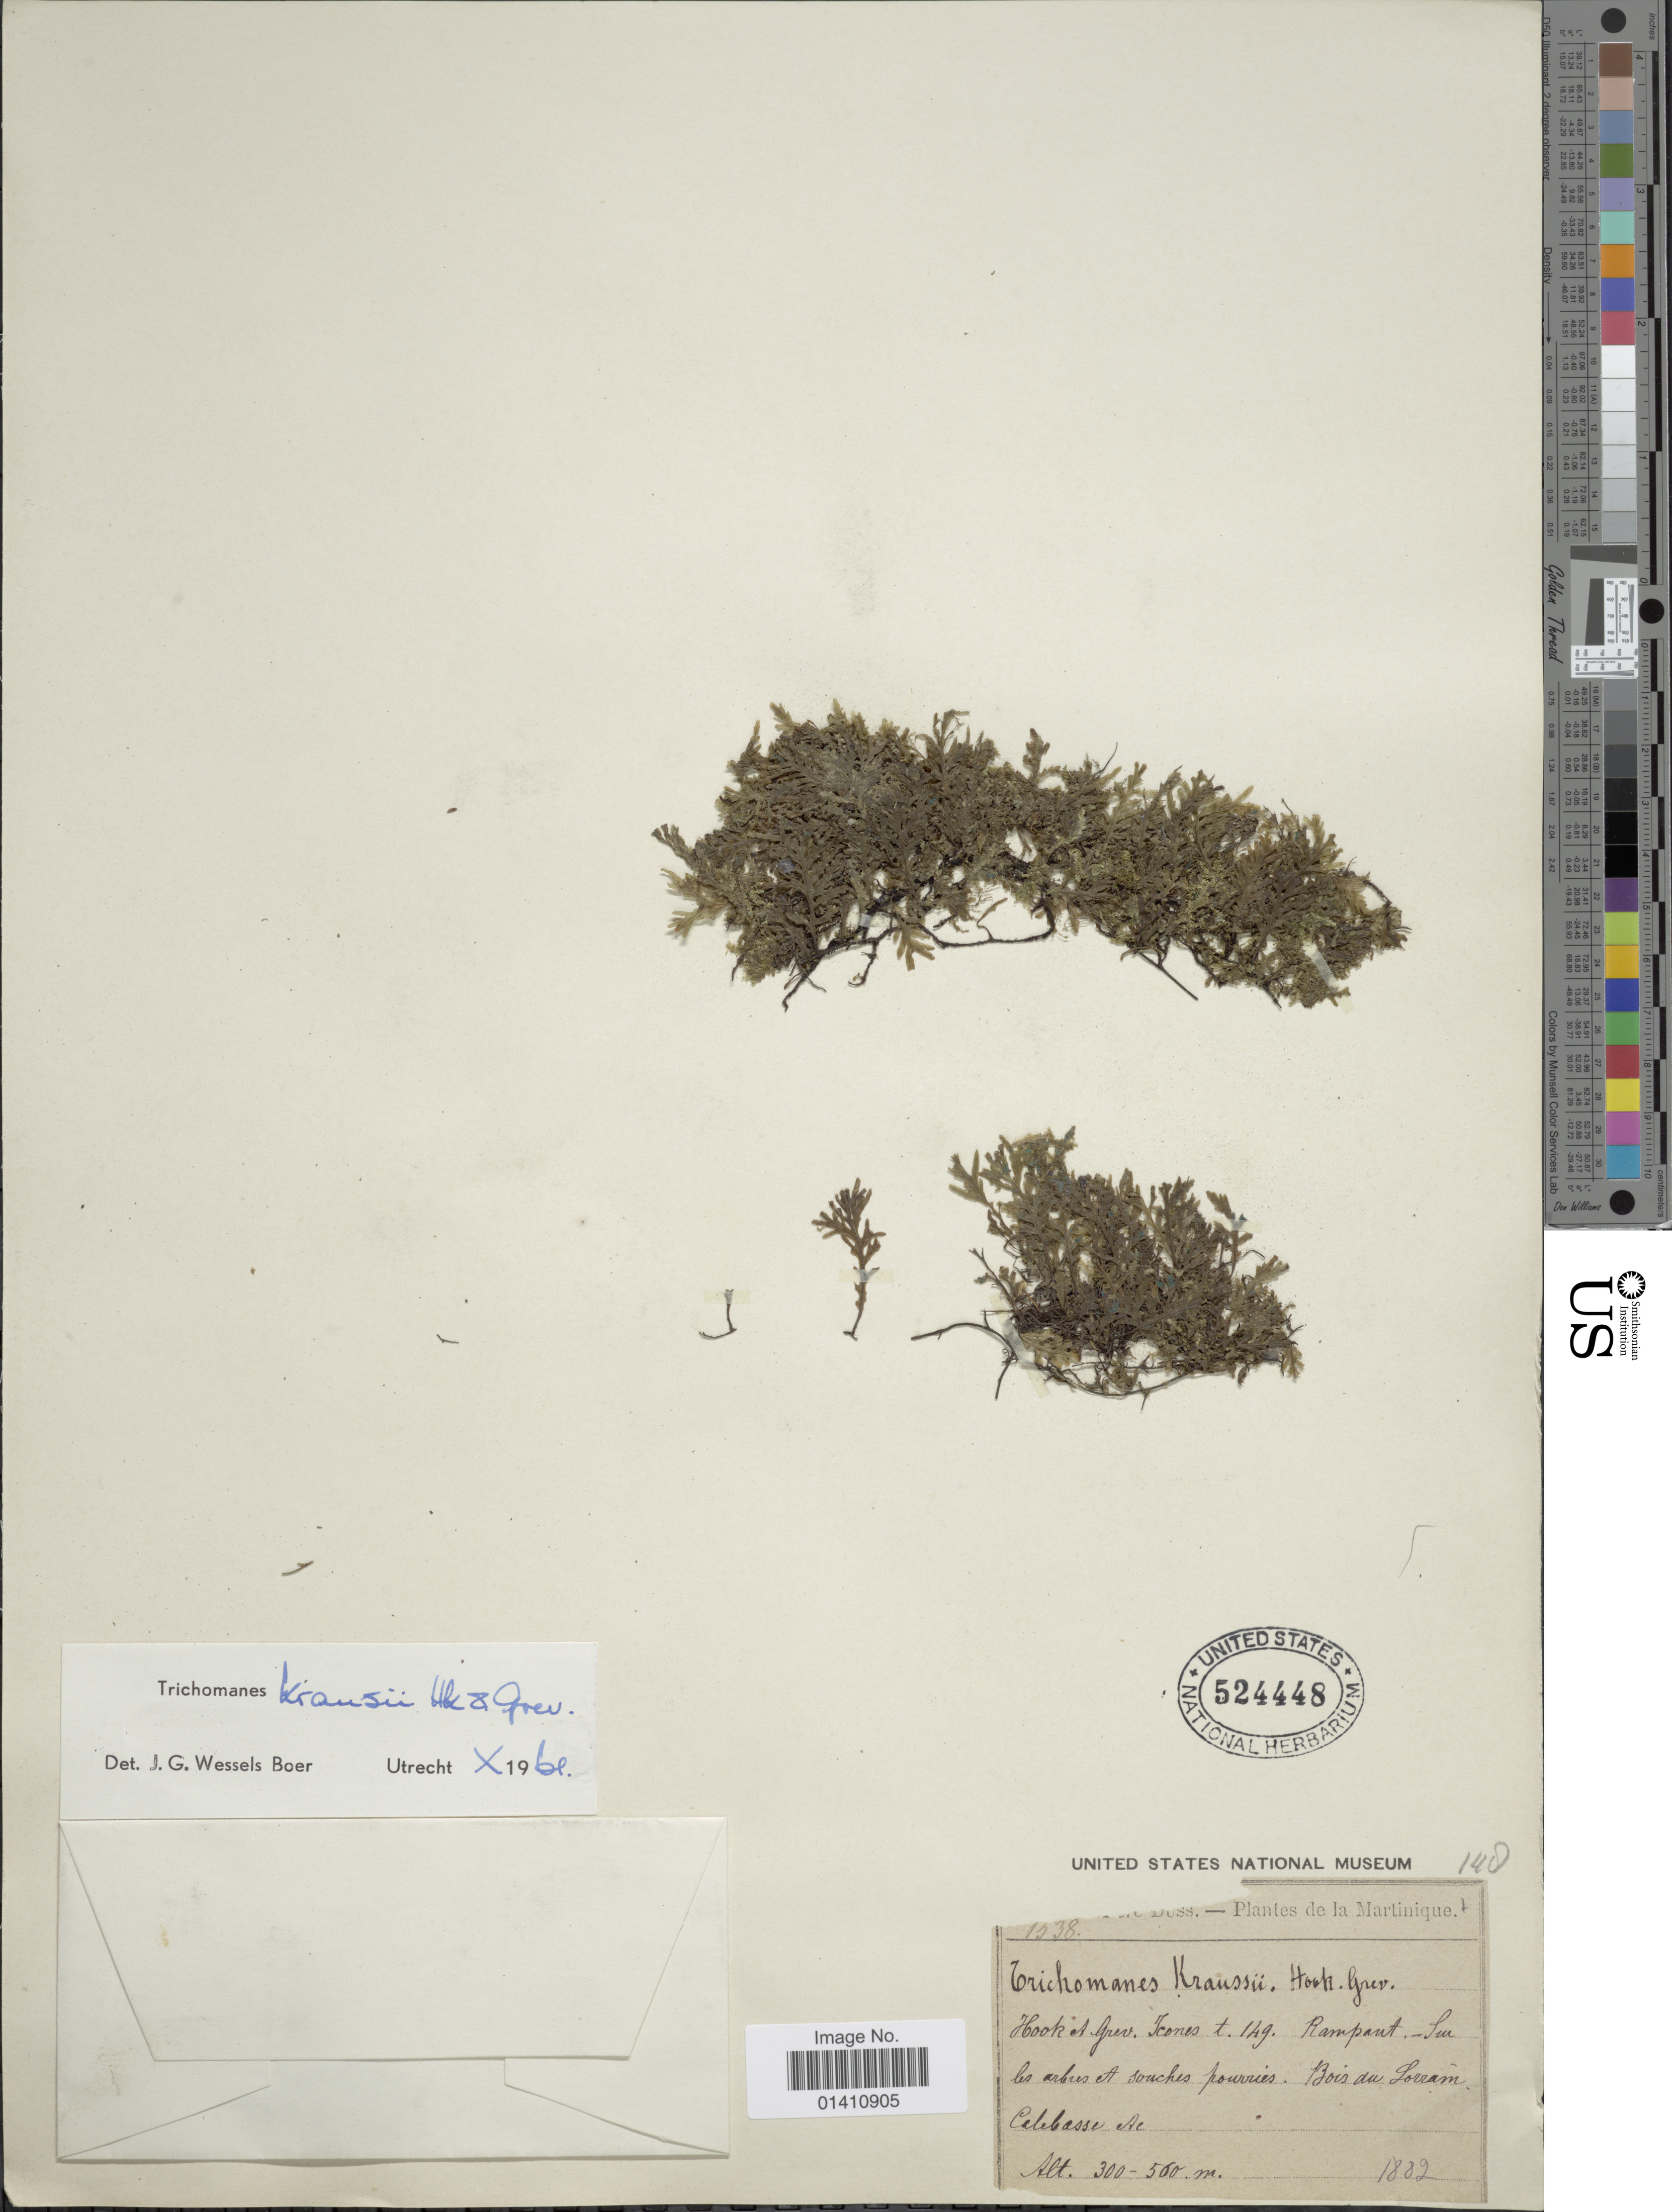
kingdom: Plantae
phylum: Tracheophyta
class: Polypodiopsida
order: Hymenophyllales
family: Hymenophyllaceae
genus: Didymoglossum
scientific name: Didymoglossum kraussii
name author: (Hook. & Grev.) C. Presl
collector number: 1338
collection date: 1882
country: Martinique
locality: Les arbes a souches pourries, Bois du Sorram, Celebase A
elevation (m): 300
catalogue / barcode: US 524448